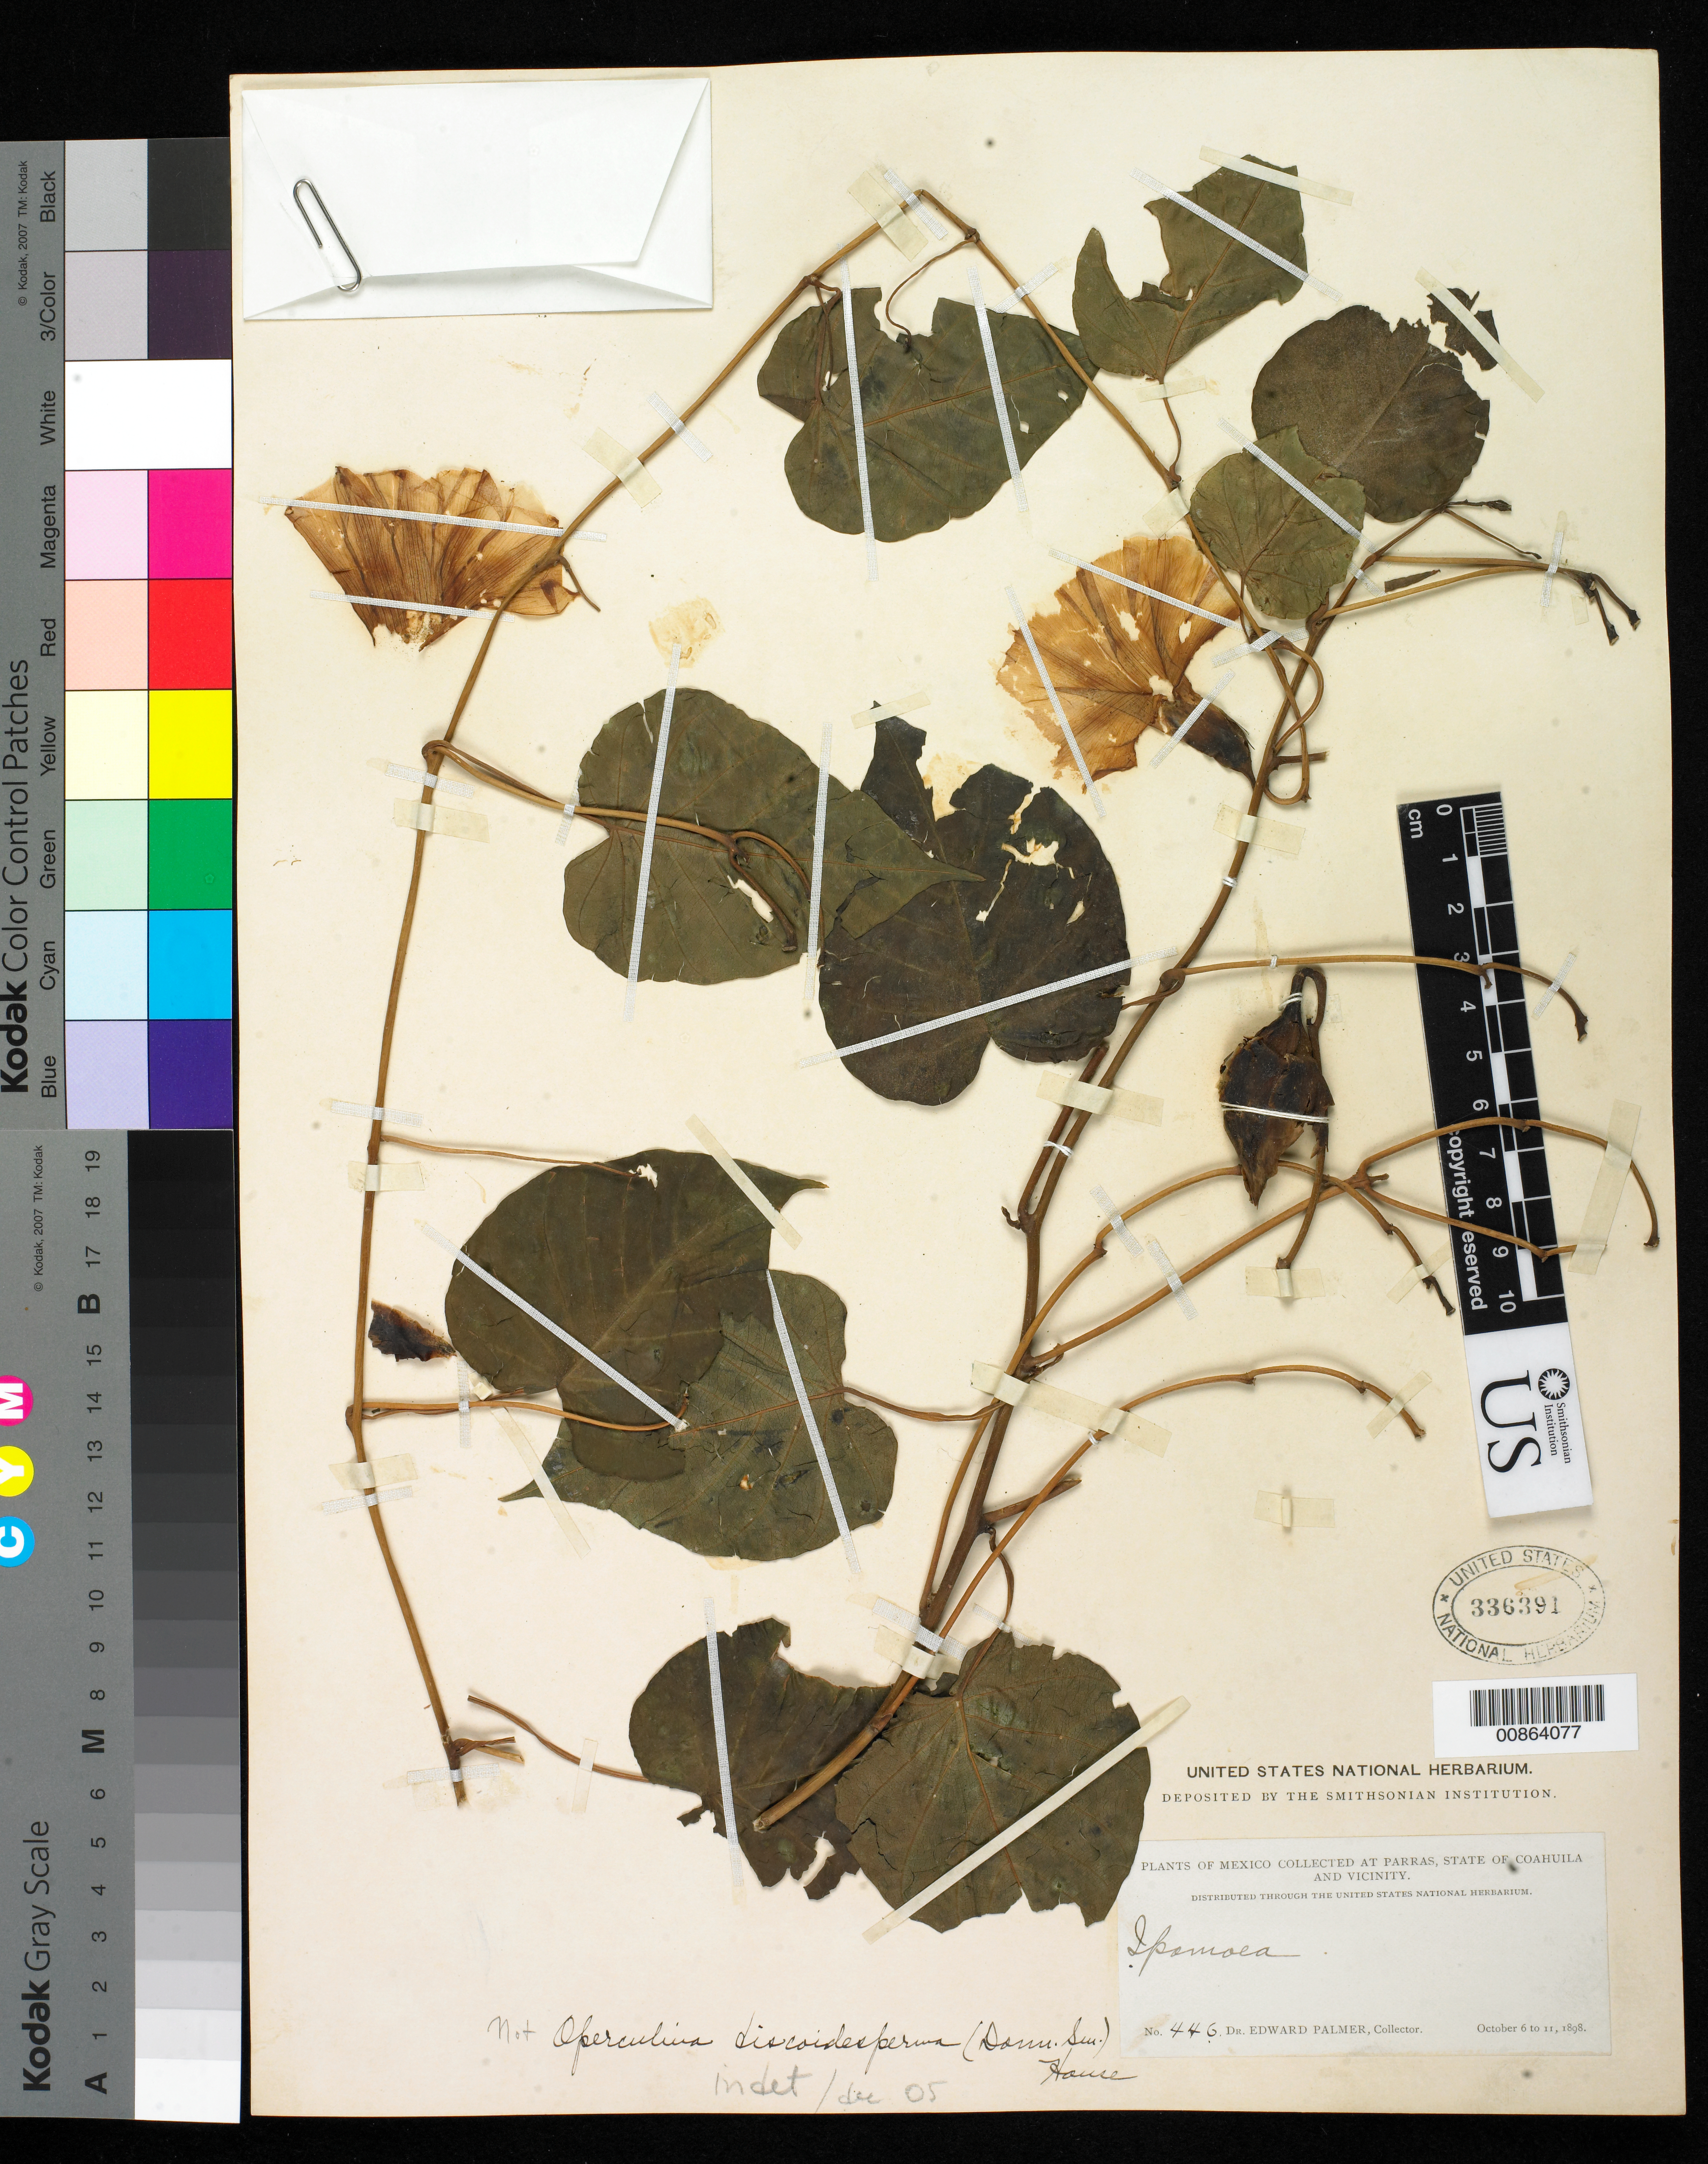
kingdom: Plantae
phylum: Tracheophyta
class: Magnoliopsida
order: Solanales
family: Convolvulaceae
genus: Operculina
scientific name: Operculina sp.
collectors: E. Palmer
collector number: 446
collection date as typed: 06 Oct 1898 to 11 Oct 1898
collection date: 1898-10-06/1898-10-11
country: Mexico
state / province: Coahuila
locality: Parras, Coahuila and vicinity.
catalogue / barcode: US 336391